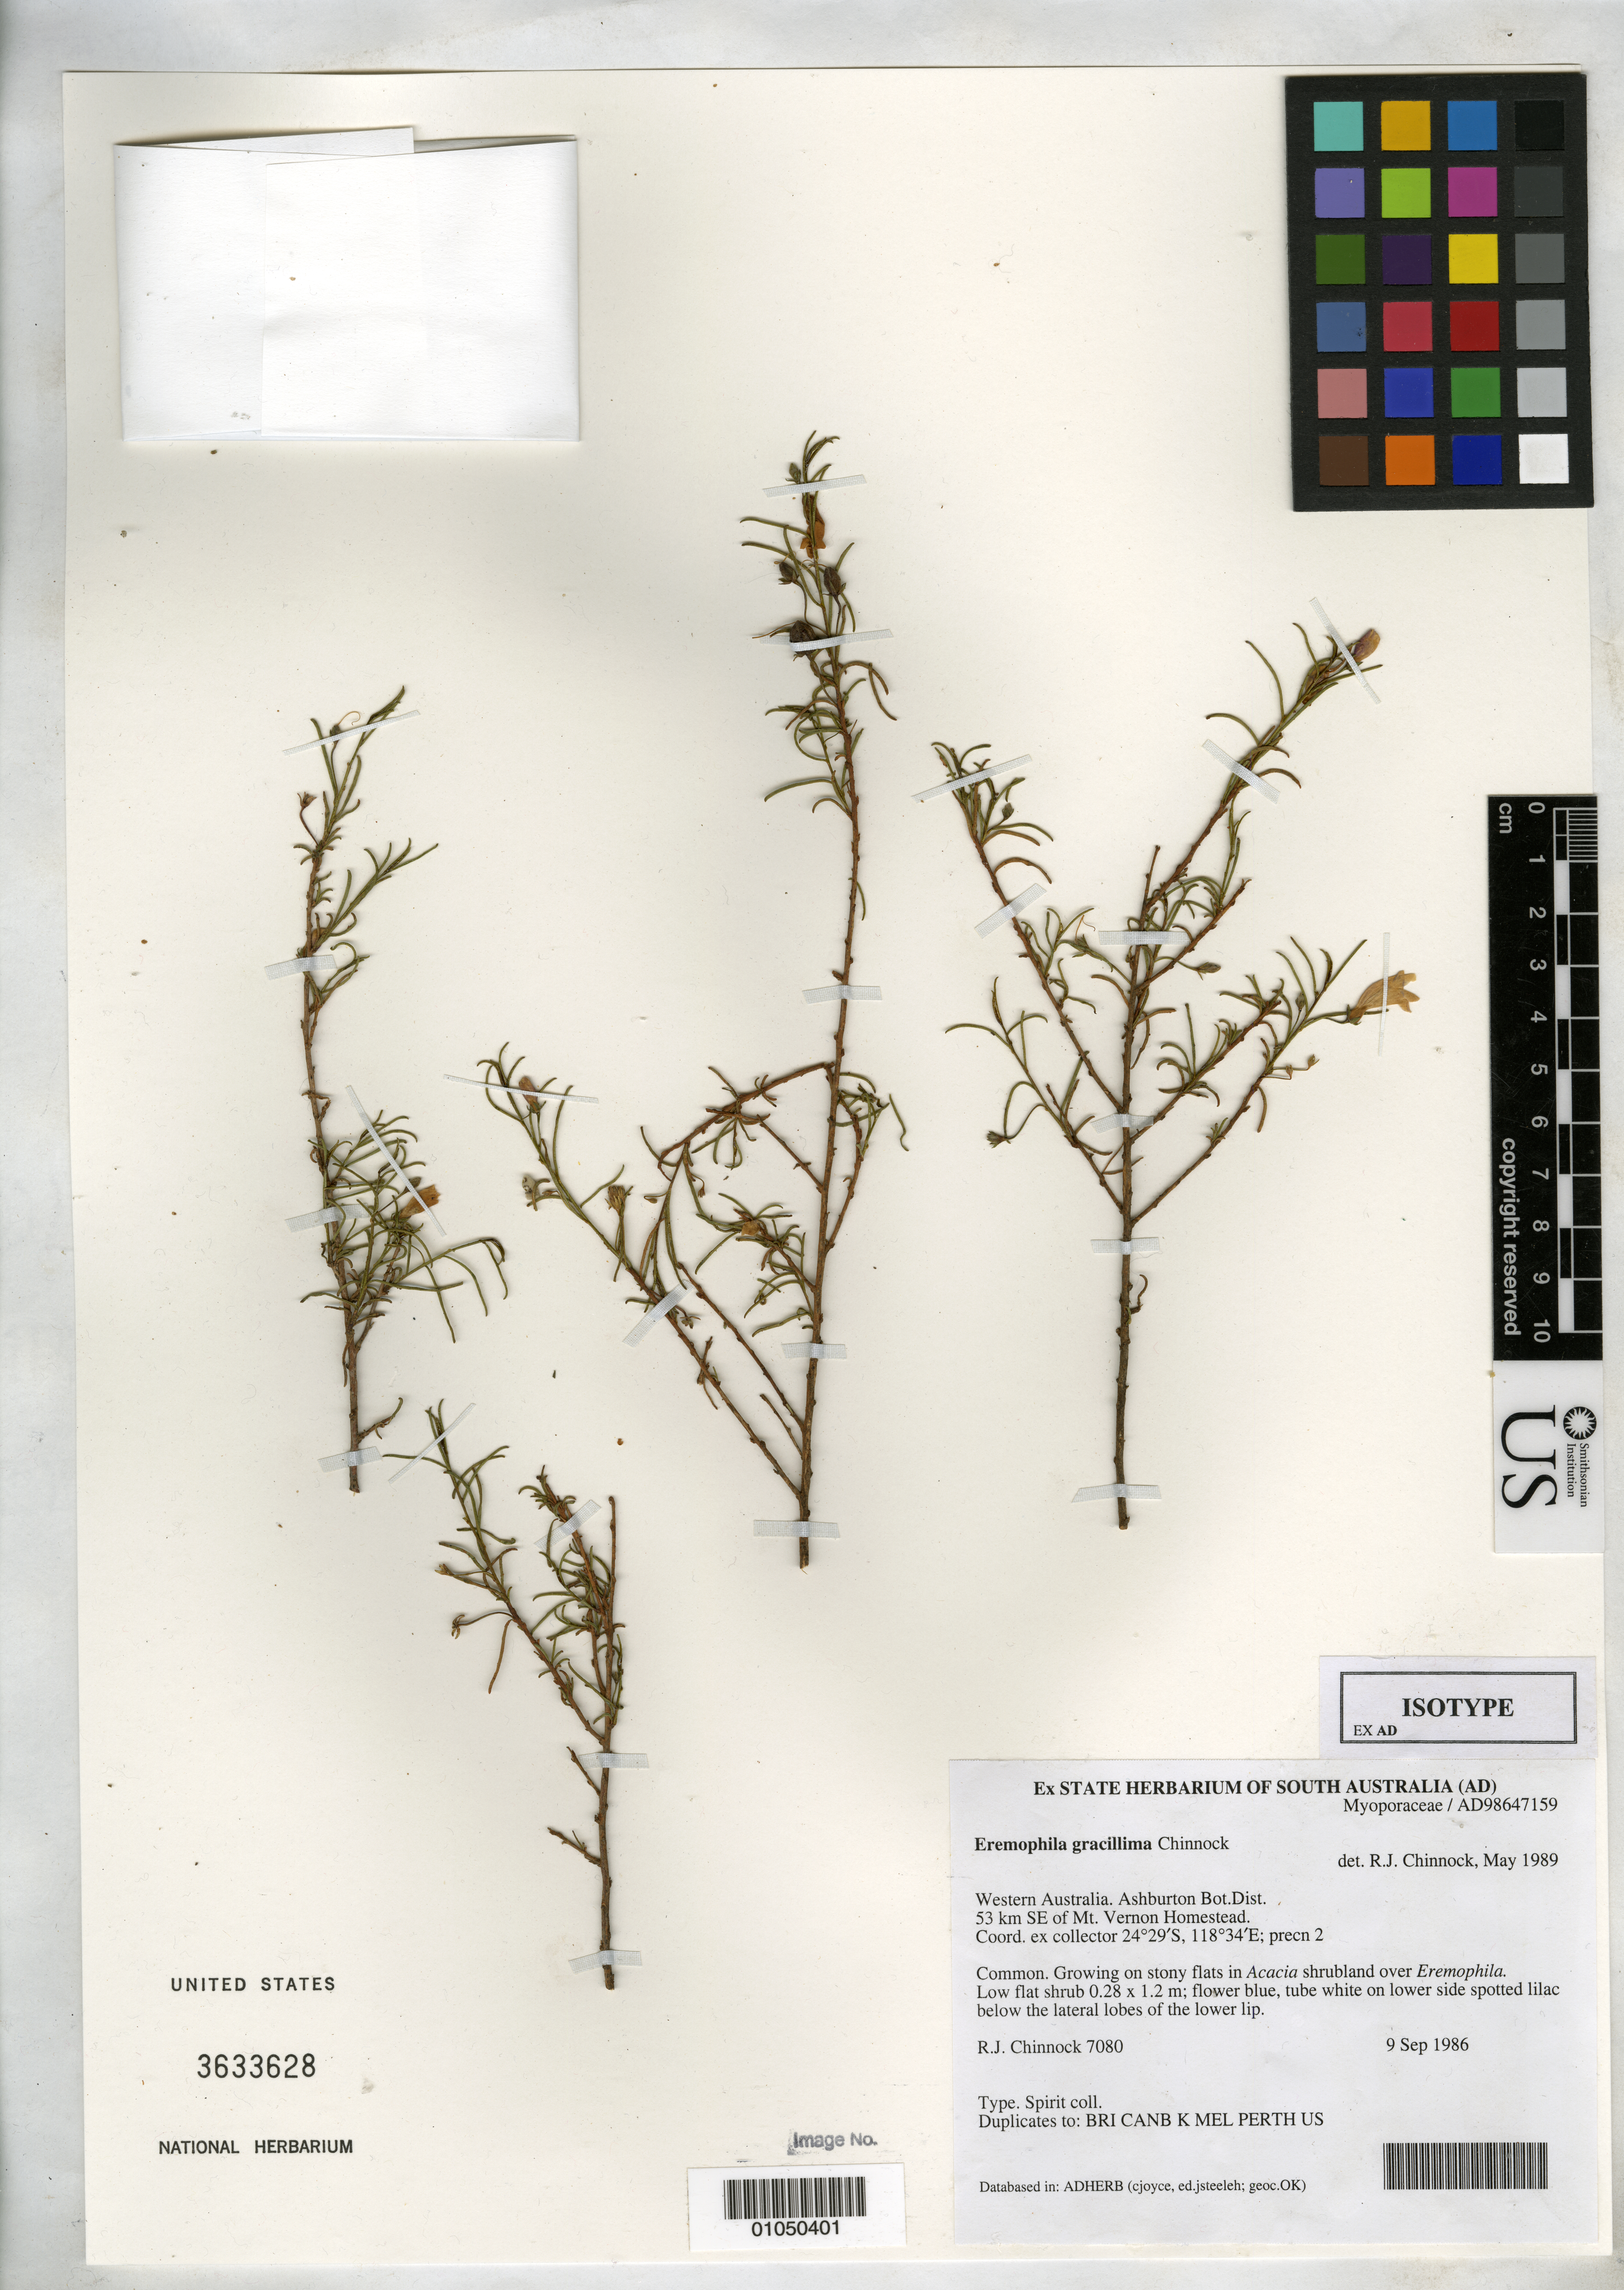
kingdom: Plantae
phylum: Tracheophyta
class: Magnoliopsida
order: Lamiales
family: Scrophulariaceae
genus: Eremophila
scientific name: Eremophila gracillima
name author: Chinnock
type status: Isotype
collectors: R. J. Chinnock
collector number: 7080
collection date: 1986-09-09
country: Australia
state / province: Western Australia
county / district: Ashburton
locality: Ashburton Bot. Dist. 53 km SE of Mt. Vernon Homestead.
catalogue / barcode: US 3633628